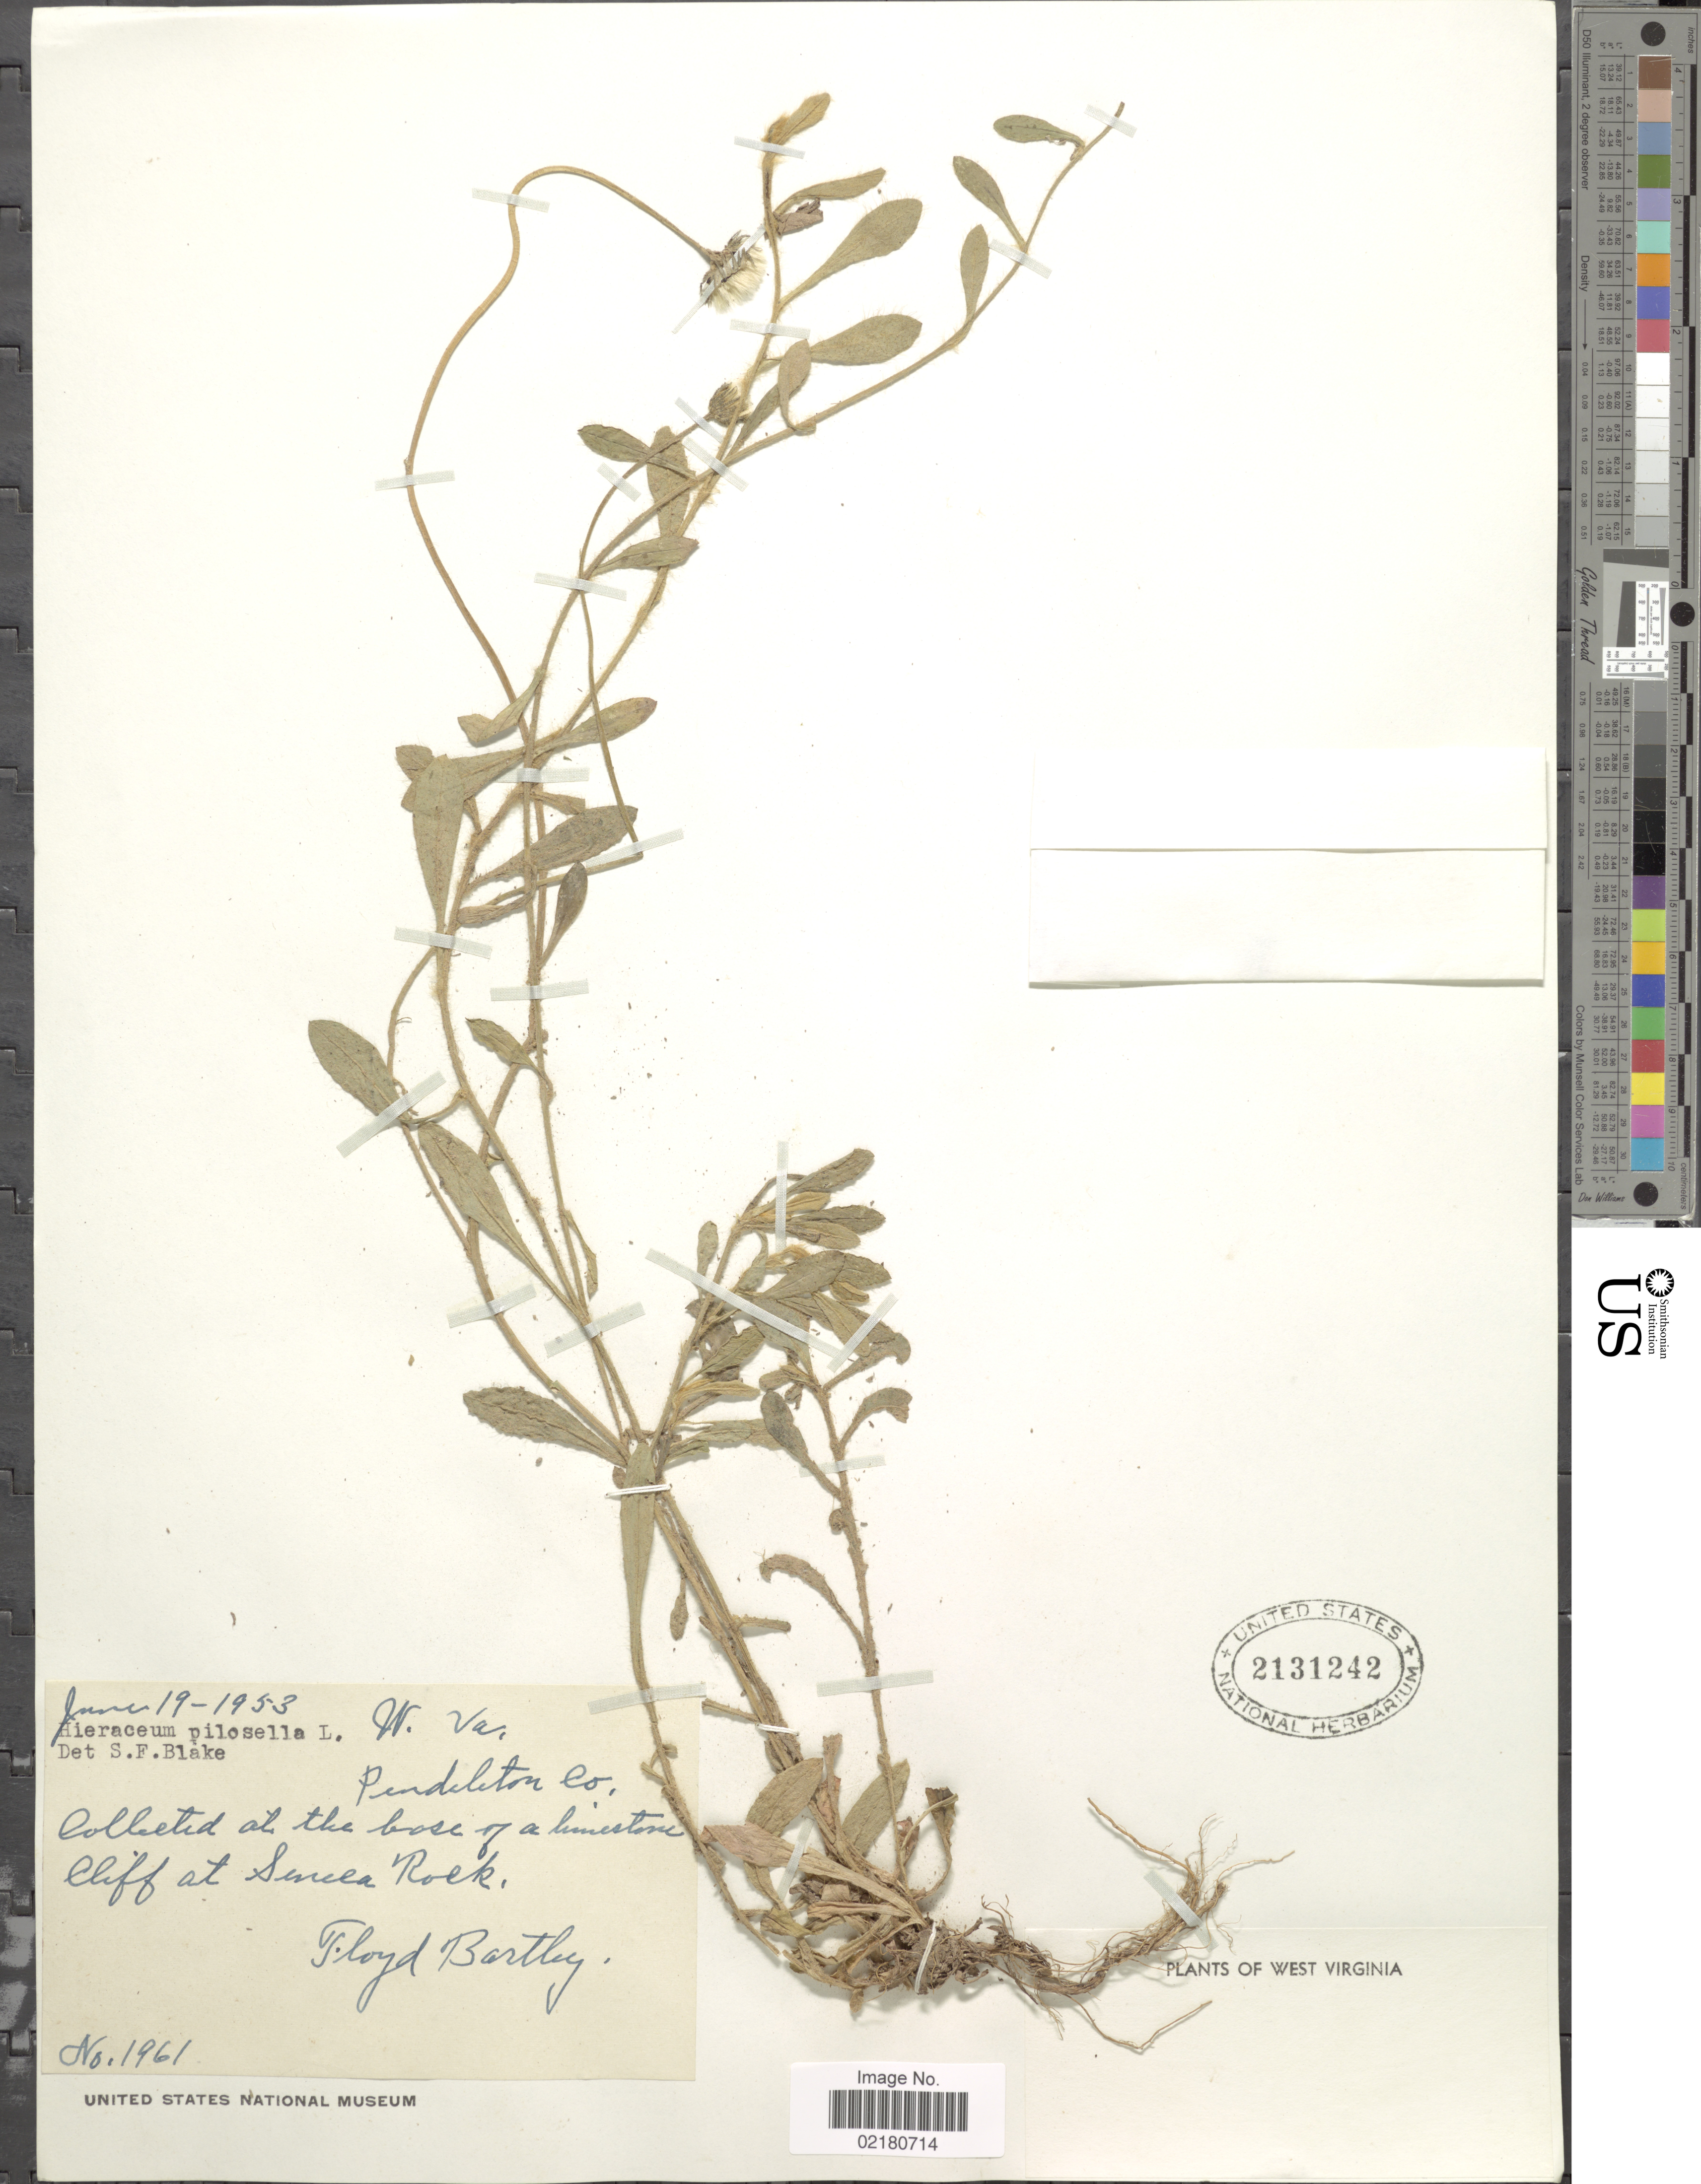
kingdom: Plantae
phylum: Tracheophyta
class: Magnoliopsida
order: Asterales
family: Asteraceae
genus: Pilosella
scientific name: Pilosella officinarum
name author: Vaill.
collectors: F. Bartley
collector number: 1961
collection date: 1953-06-19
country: United States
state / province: West Virginia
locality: At the base of a limestone cliff at Seneca Rock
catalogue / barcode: US 2131242